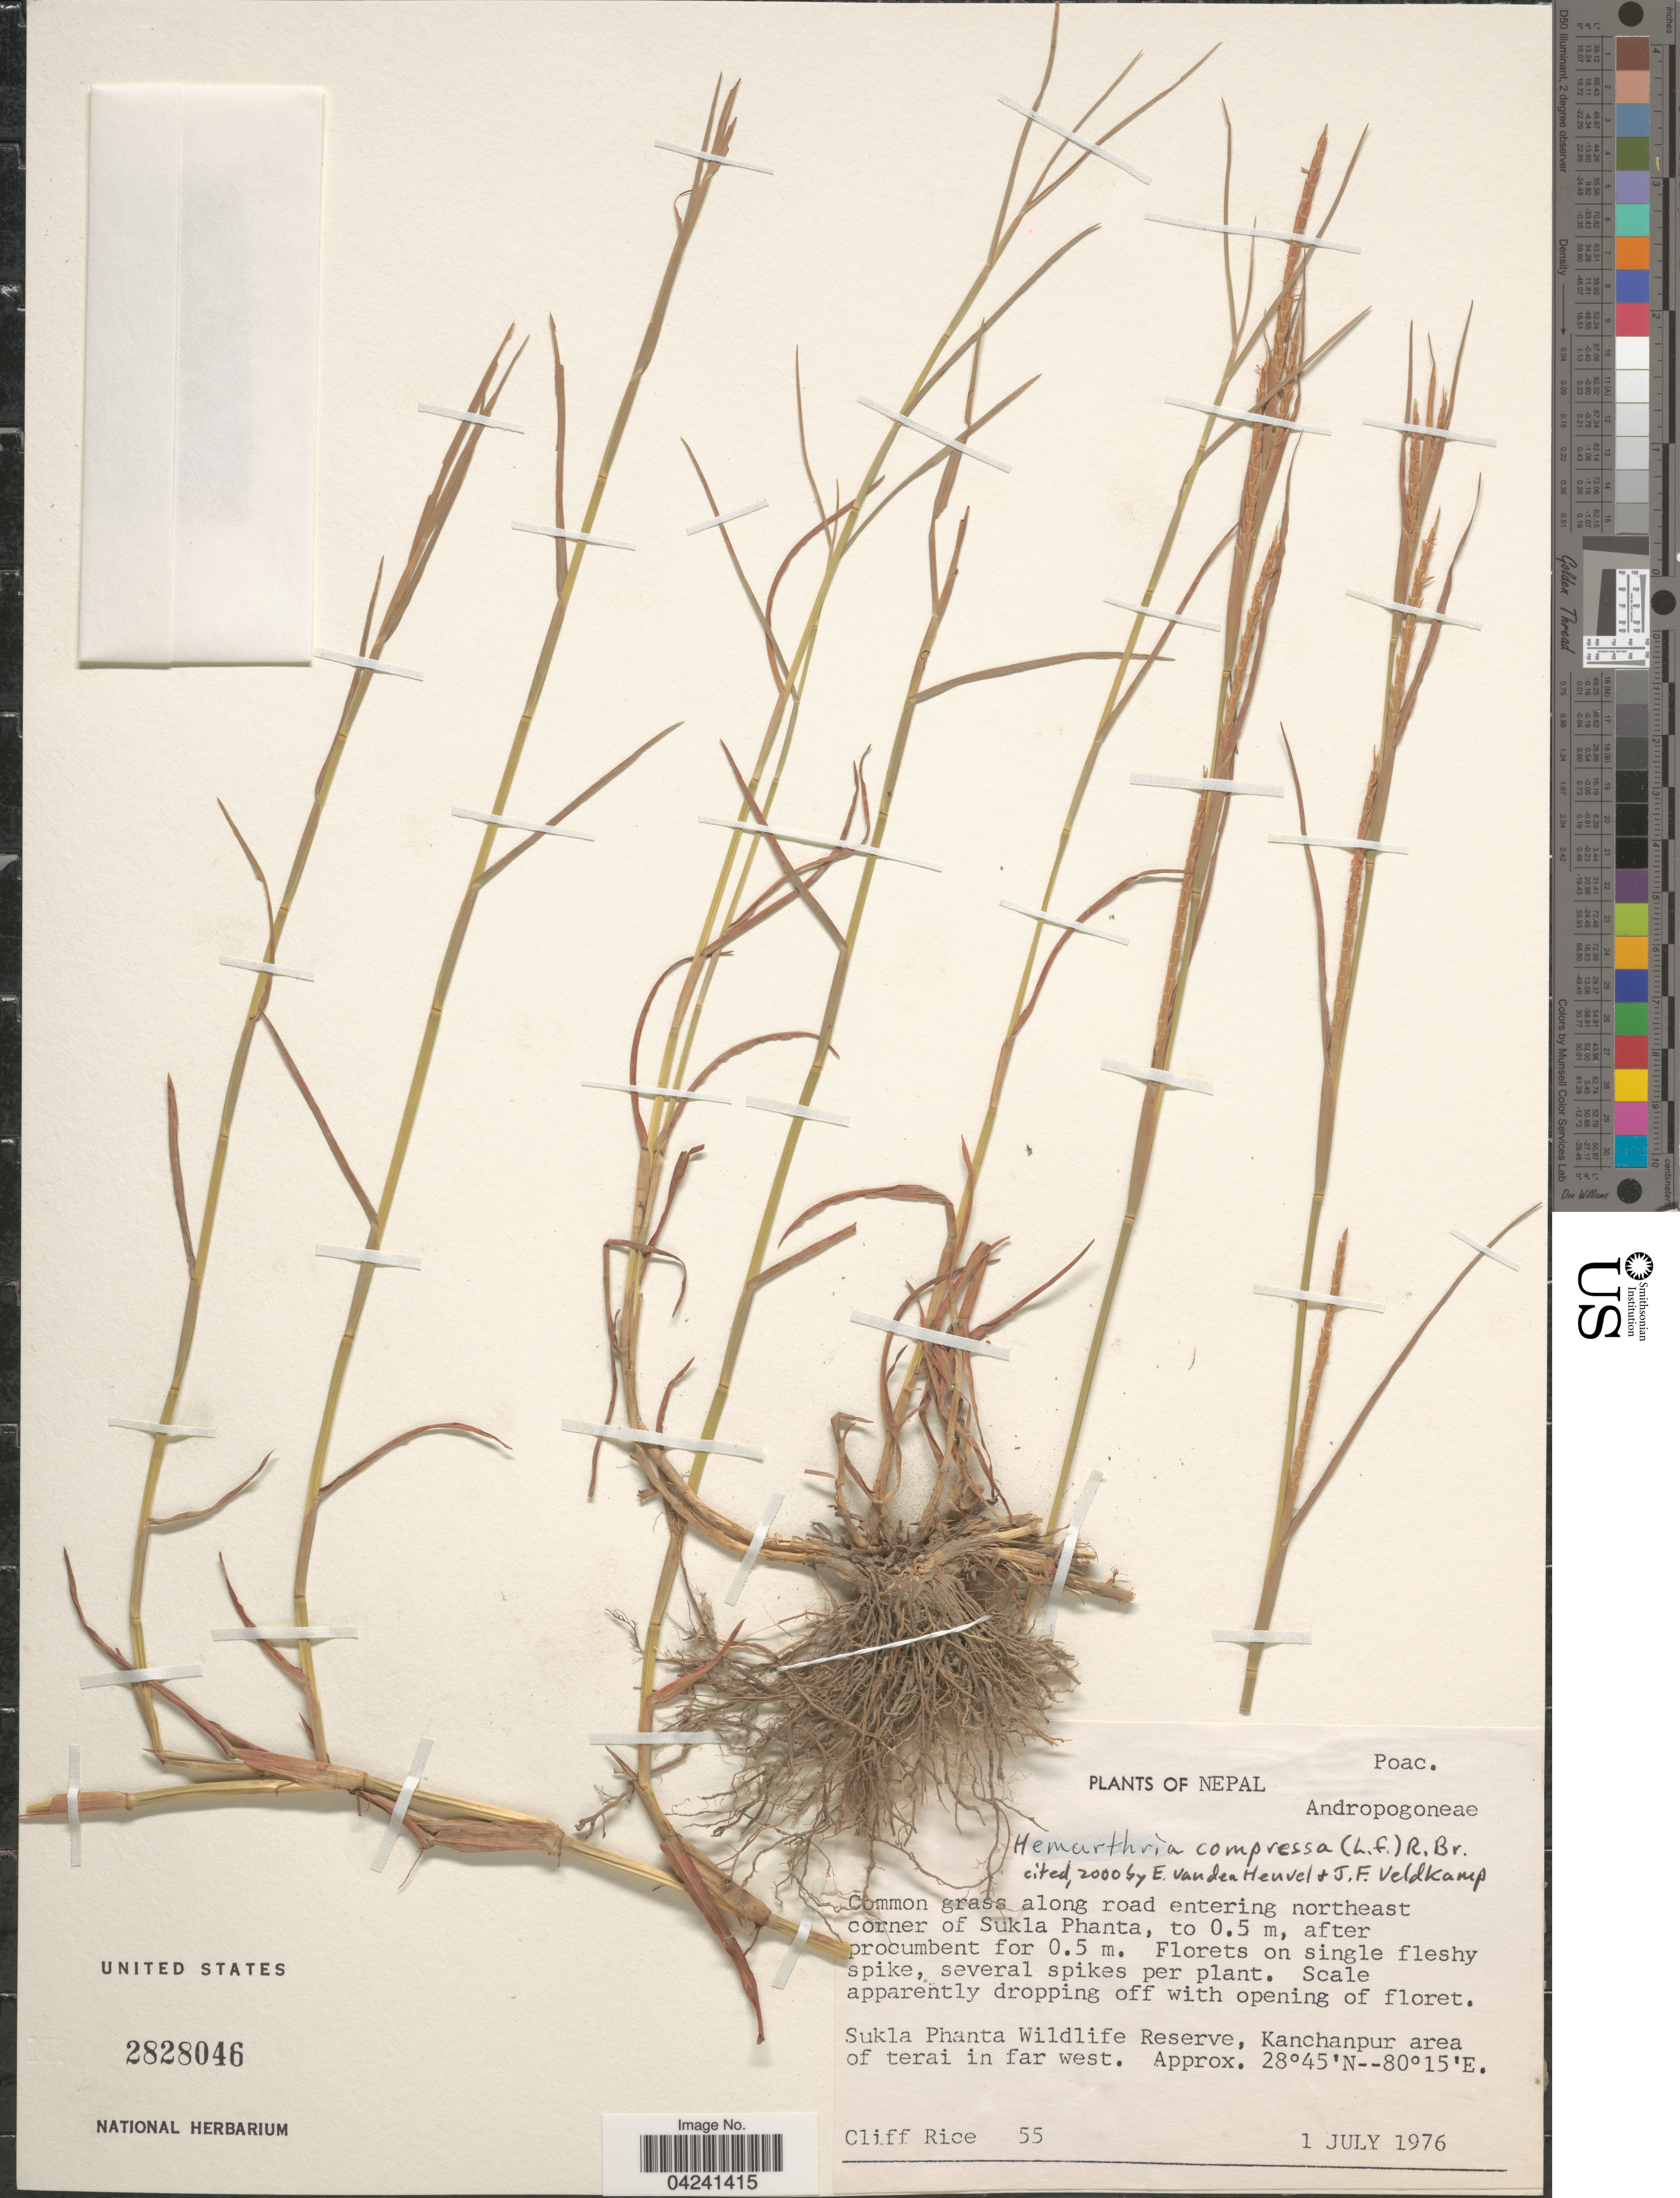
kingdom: Plantae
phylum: Tracheophyta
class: Liliopsida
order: Poales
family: Poaceae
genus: Hemarthria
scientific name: Hemarthria compressa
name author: (L.) R. Br.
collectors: C. Rice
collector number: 55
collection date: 1976-07-01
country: Nepal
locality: Along road entering northeast corner of Sukla Phanta. Sukla Phanta Wildlife Reserve, Kanchapur area of terai in far west.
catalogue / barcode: US 2828046